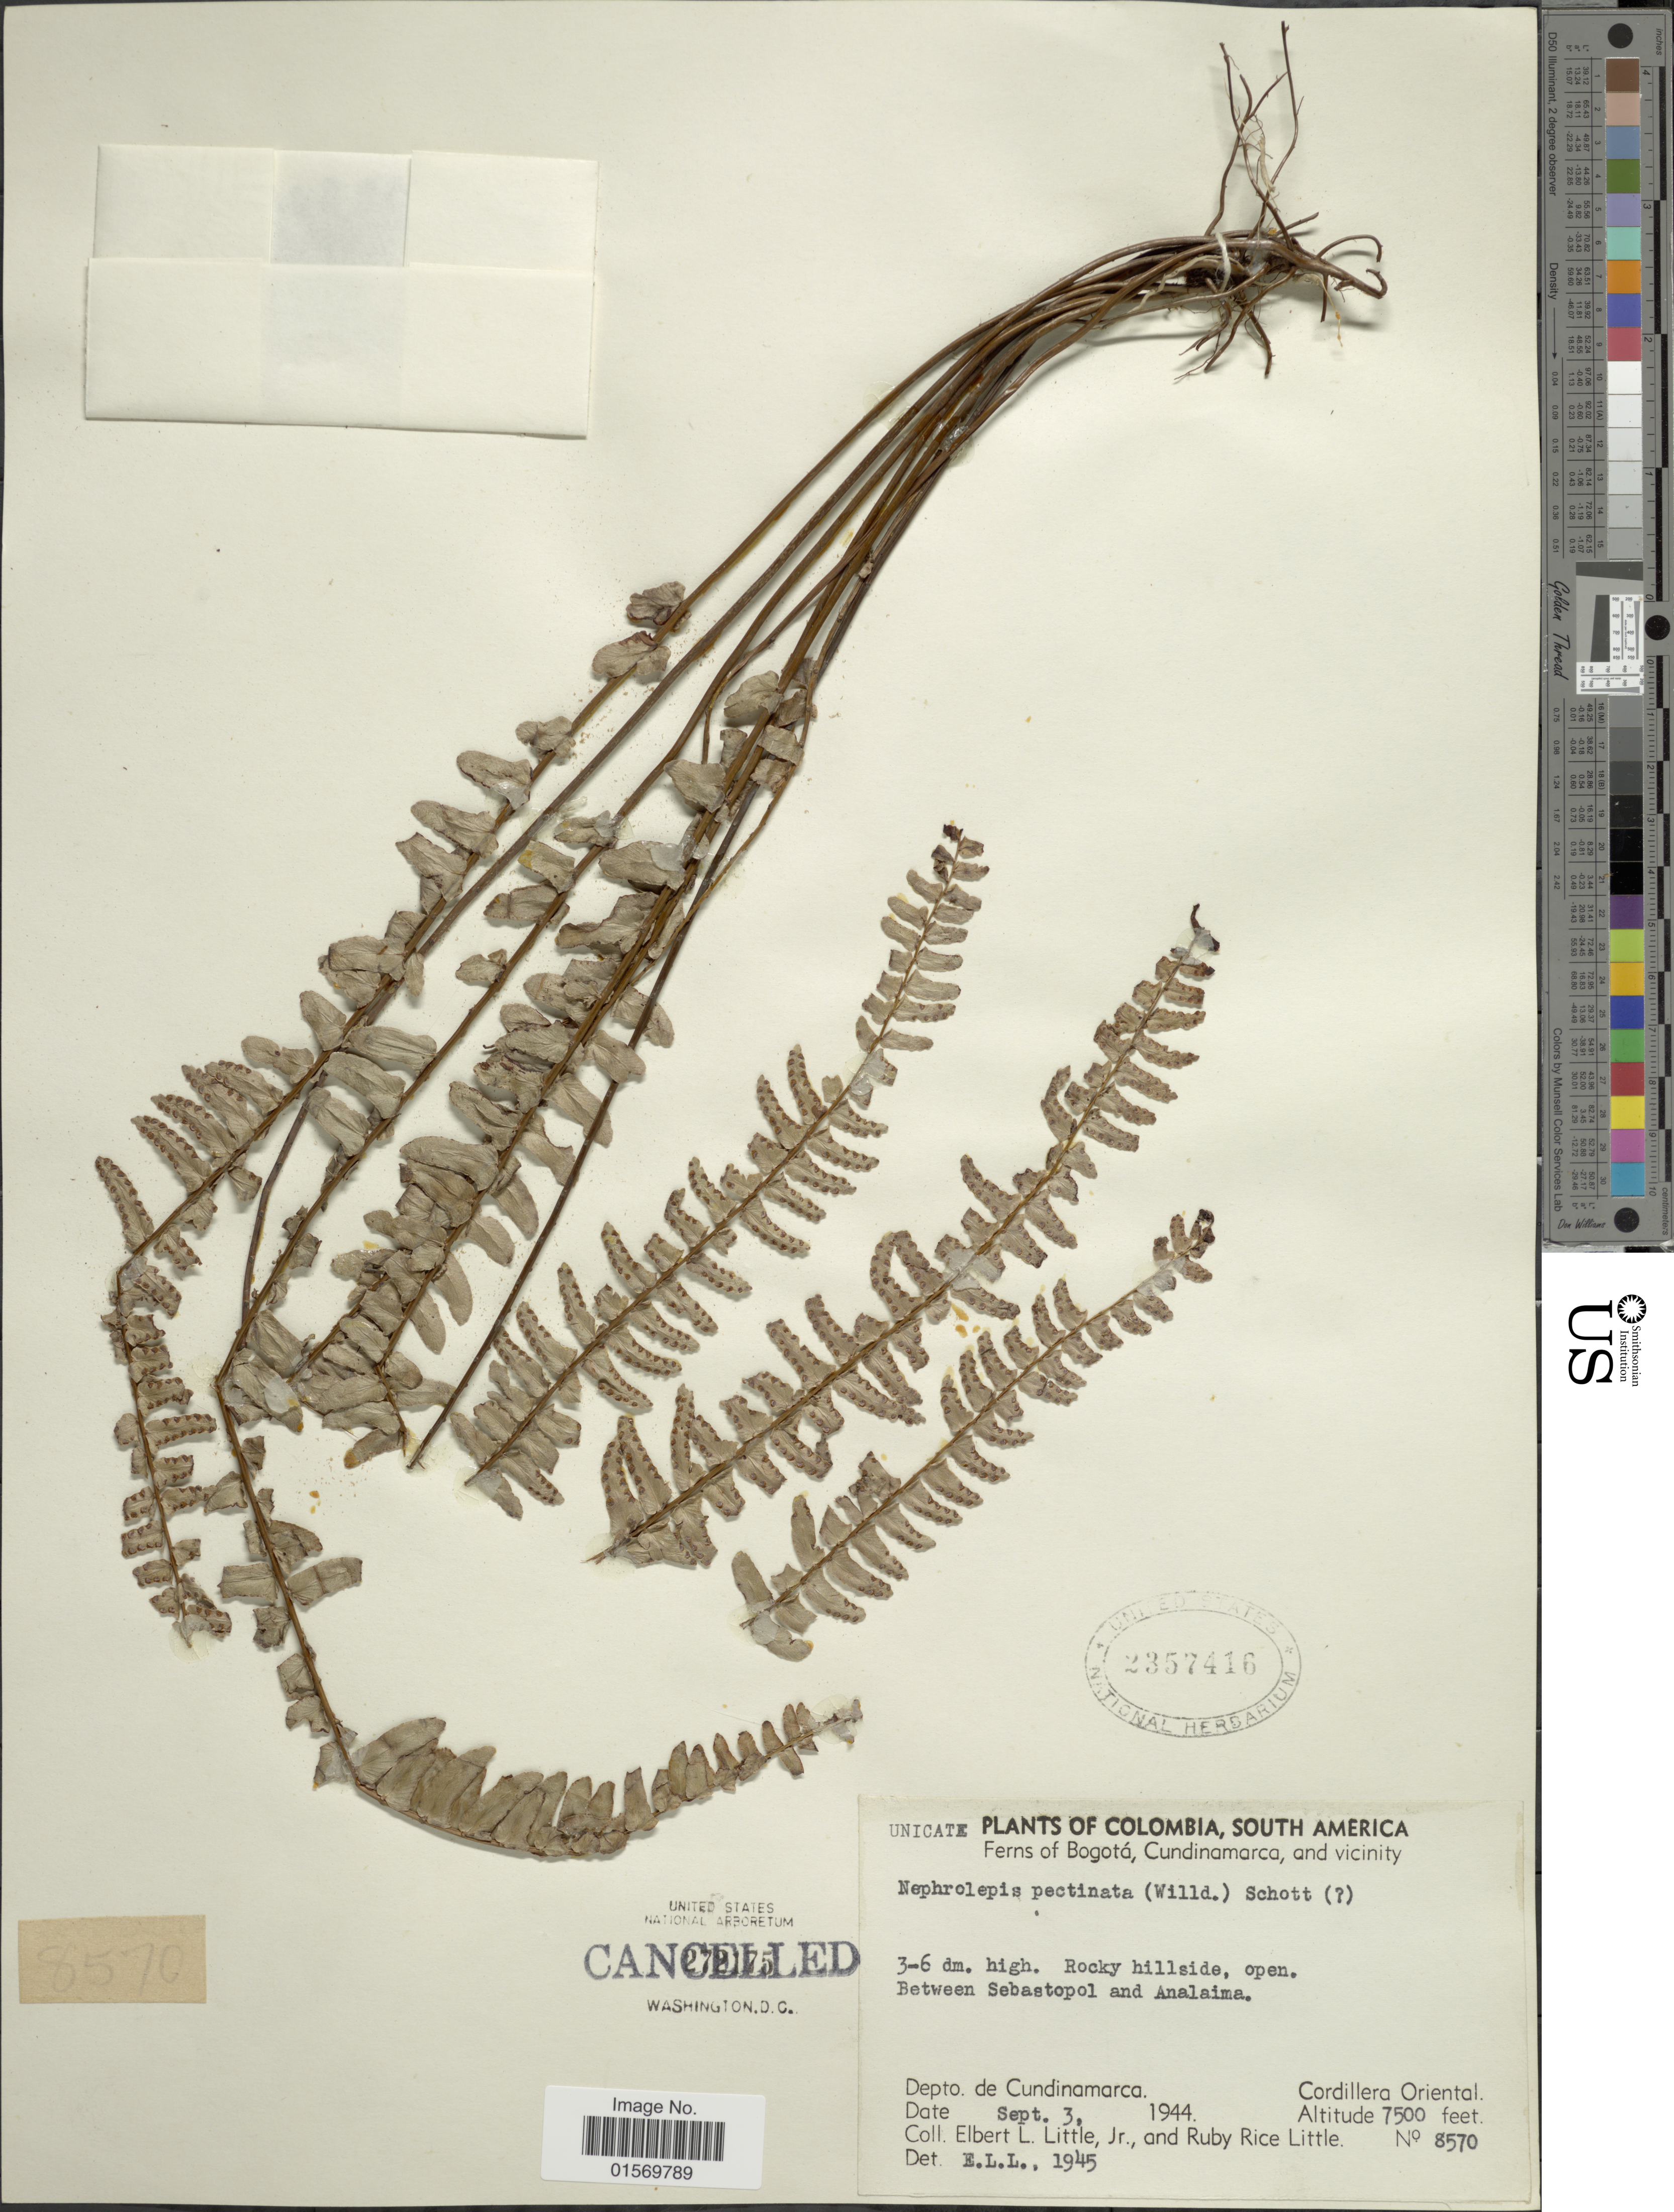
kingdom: Plantae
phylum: Tracheophyta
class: Polypodiopsida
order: Polypodiales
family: Nephrolepidaceae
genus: Nephrolepis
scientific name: Nephrolepis pectinata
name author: (Willd.) Schott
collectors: E. L. Little & R. R. Little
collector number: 8570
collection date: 1944-09-03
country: Colombia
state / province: Cundinamarca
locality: Cordillera Oriental, rocky hillside, open, between Sebastopol and Analaima.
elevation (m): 2286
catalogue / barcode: US 2357416